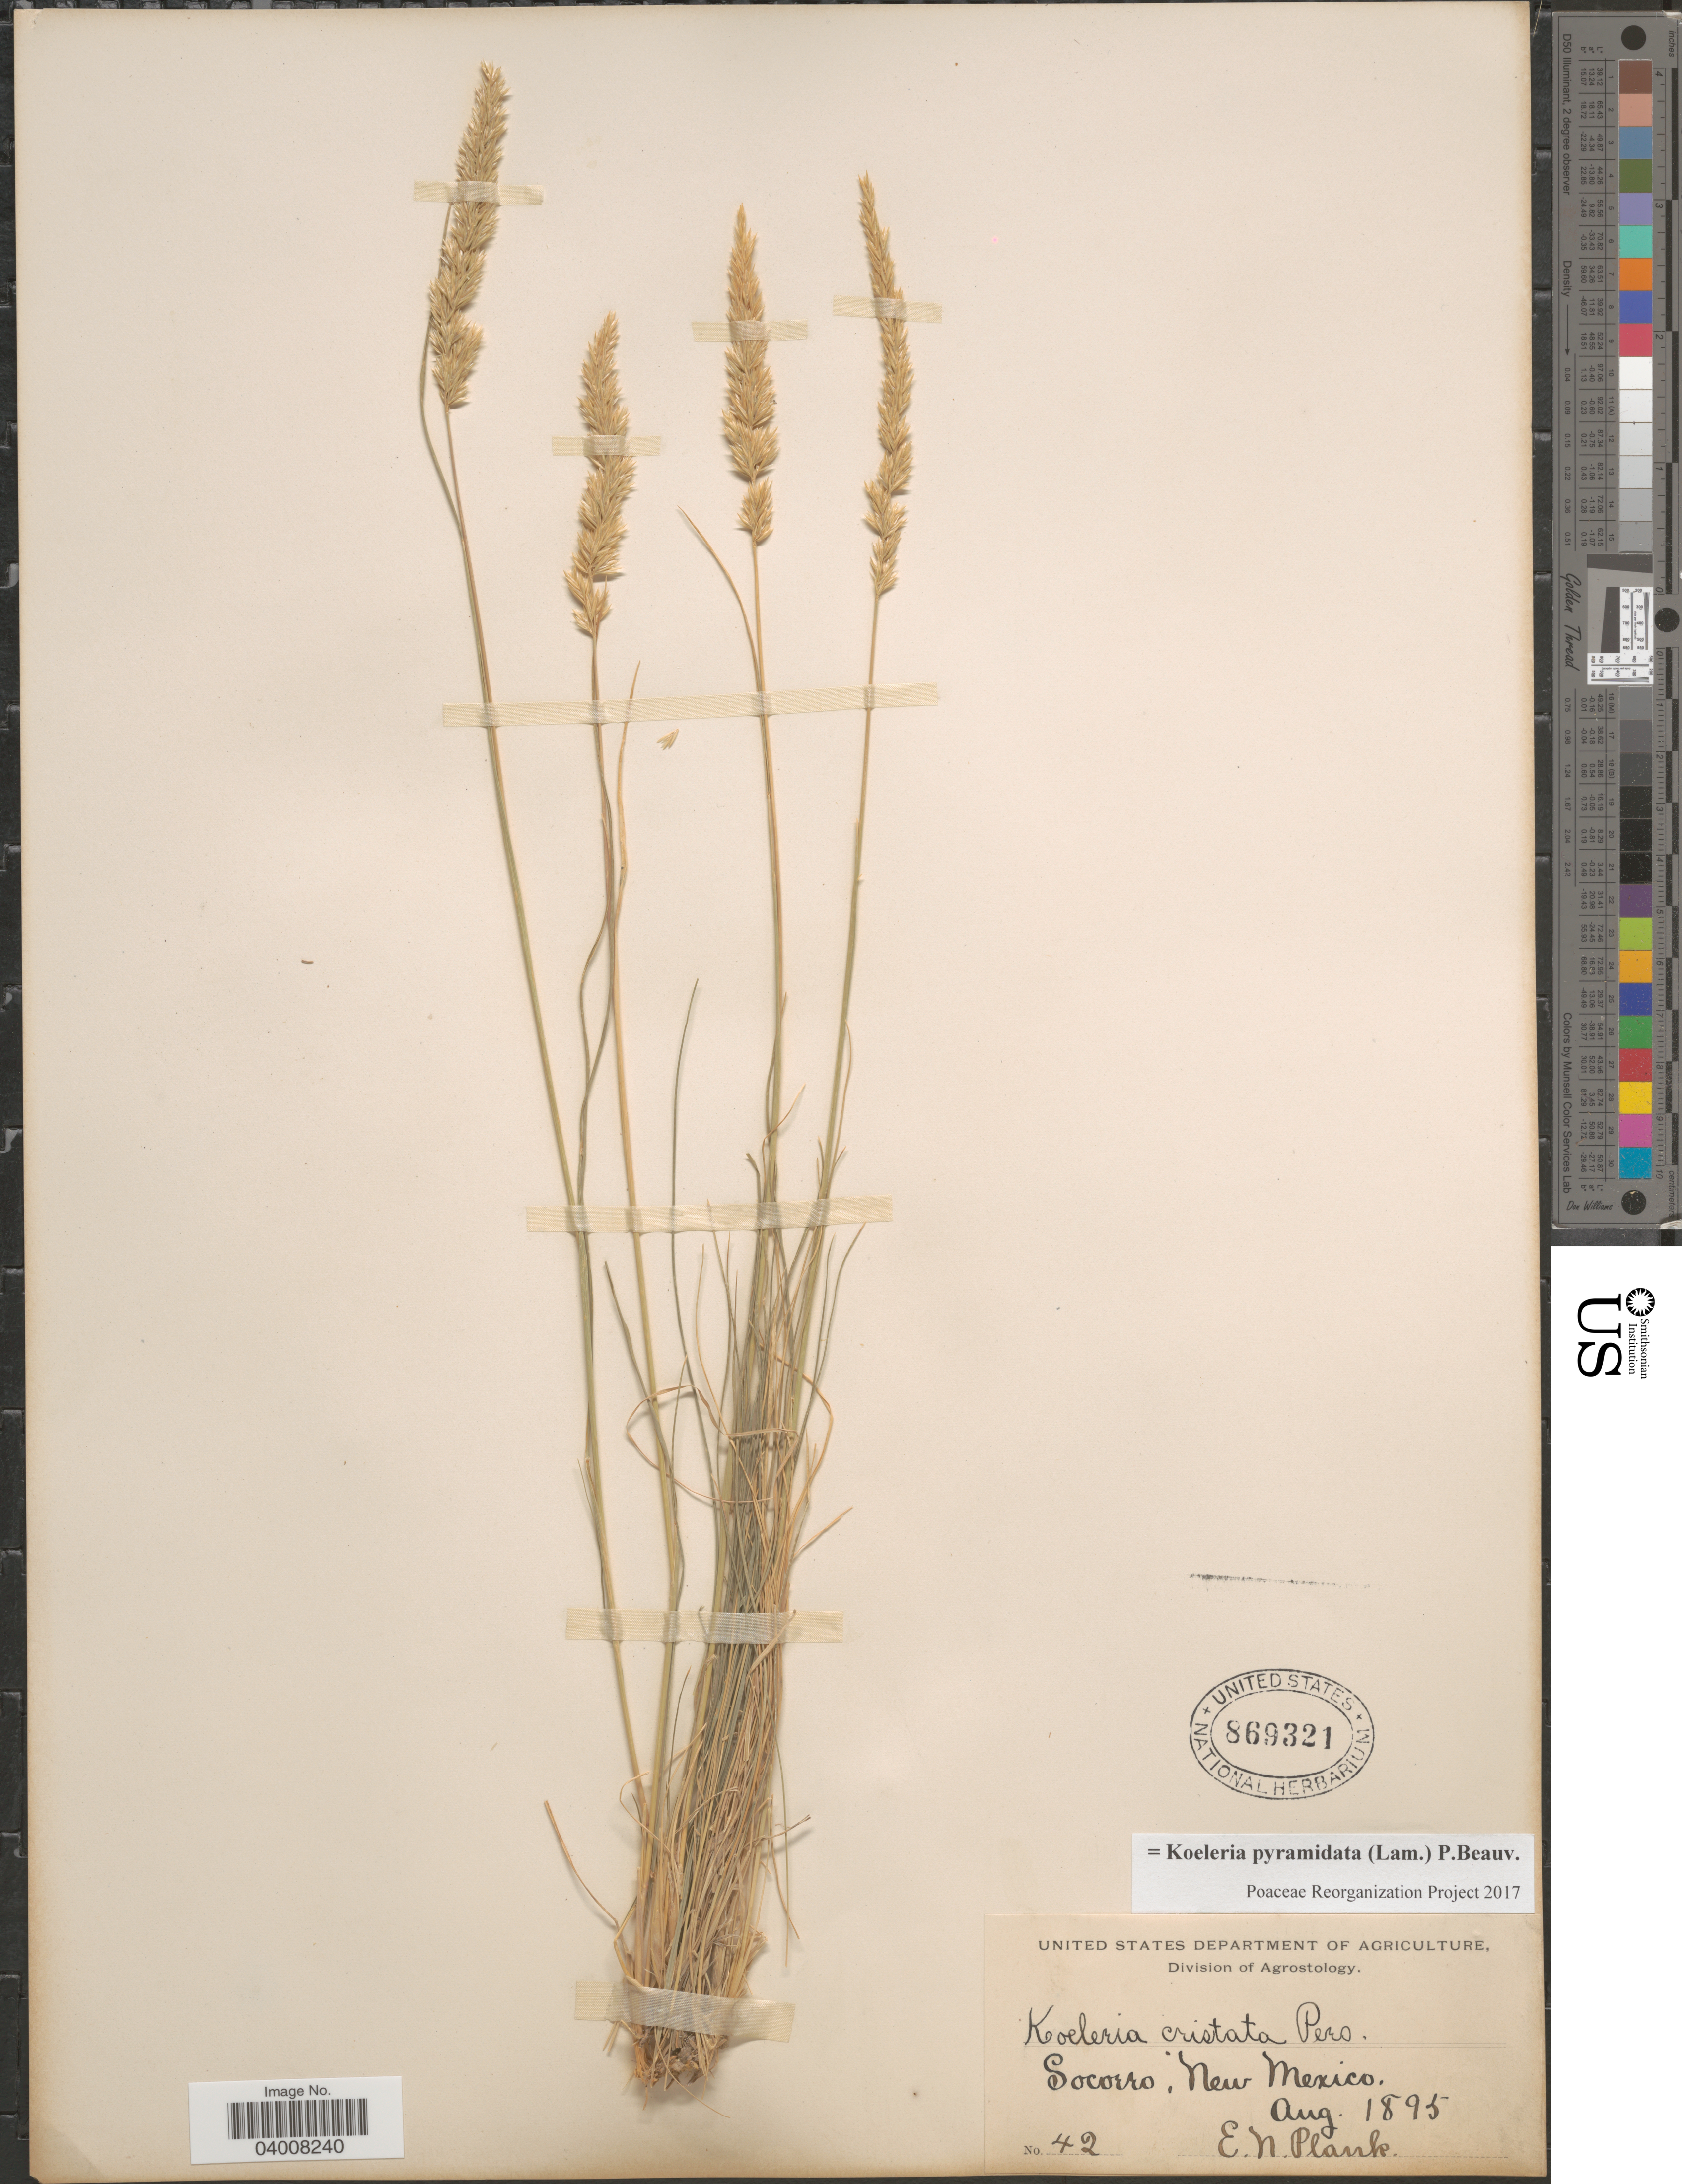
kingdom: Plantae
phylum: Tracheophyta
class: Liliopsida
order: Poales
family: Poaceae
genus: Koeleria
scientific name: Koeleria pyramidata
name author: (Lam.) P. Beauv.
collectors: E. Plank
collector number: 42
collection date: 1895-08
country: United States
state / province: New Mexico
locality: Socorro.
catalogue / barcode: US 869321